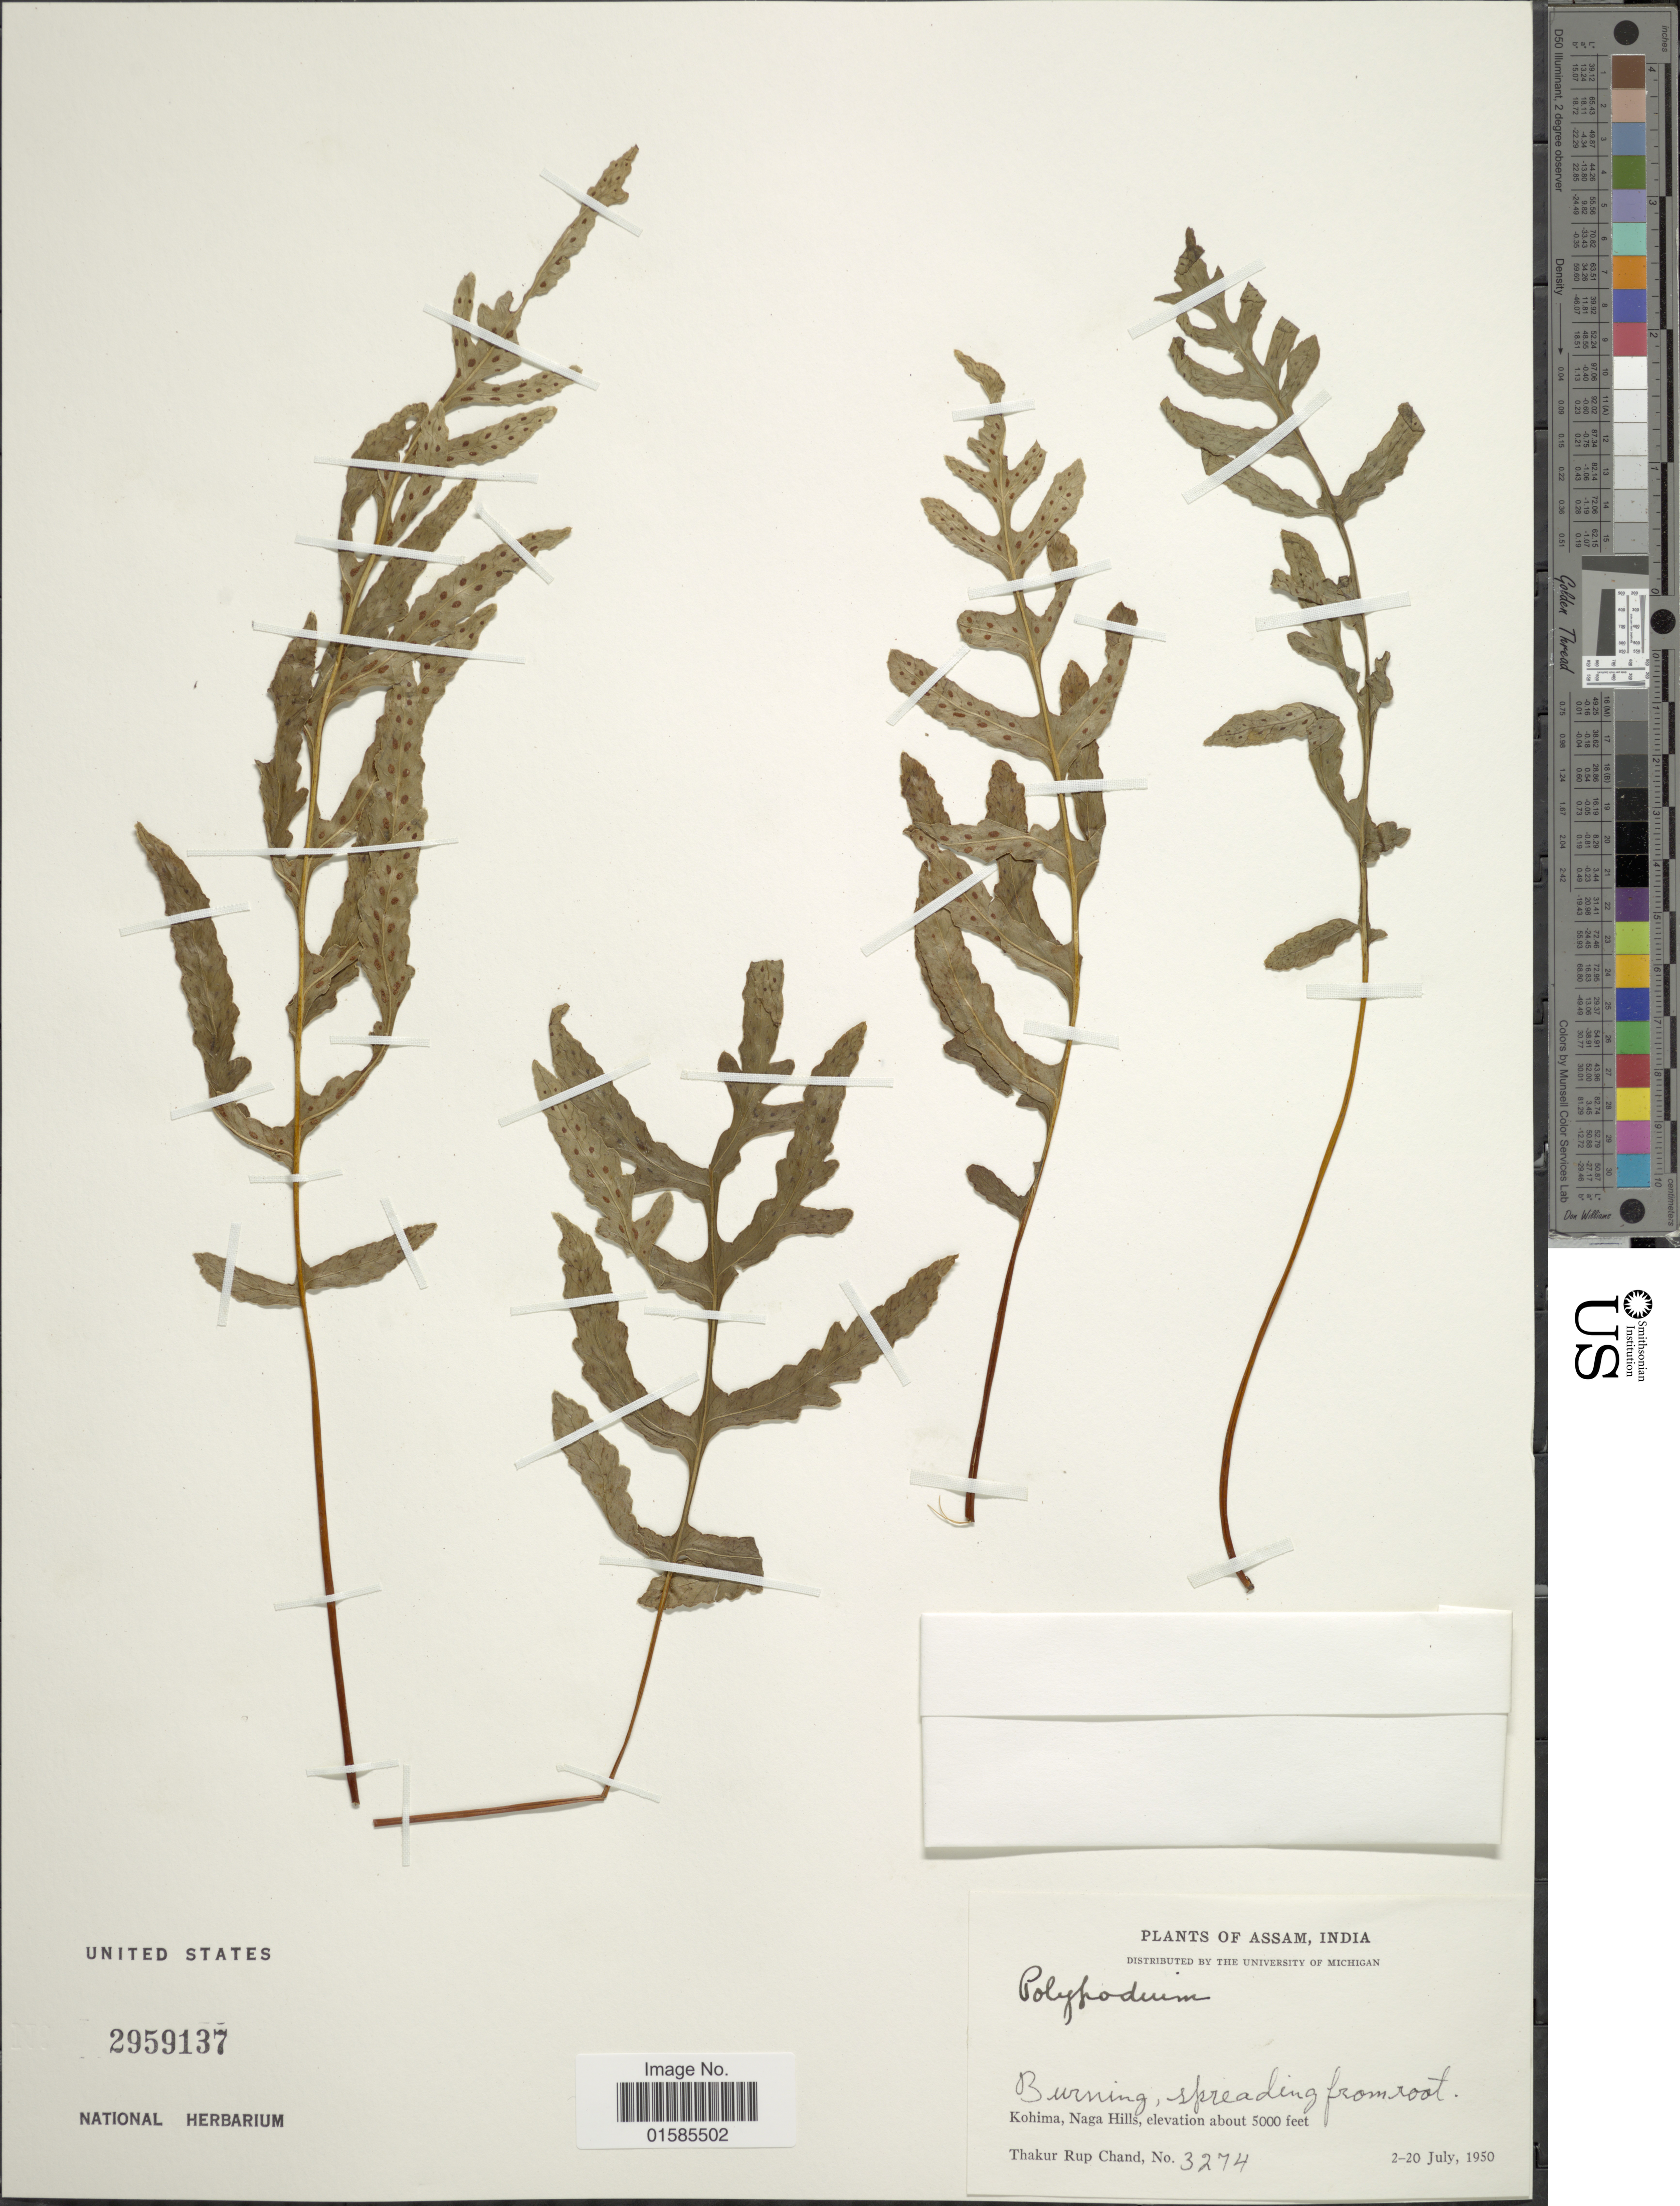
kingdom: Plantae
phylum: Tracheophyta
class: Polypodiopsida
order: Polypodiales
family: Polypodiaceae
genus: Leptochilus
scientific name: Leptochilus sp.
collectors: T. R. Chand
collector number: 3274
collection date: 1950-07-02/1950-07-20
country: India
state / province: Assam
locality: Assam, India, Kohima, Nga Hills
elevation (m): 1524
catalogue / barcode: US 2959137